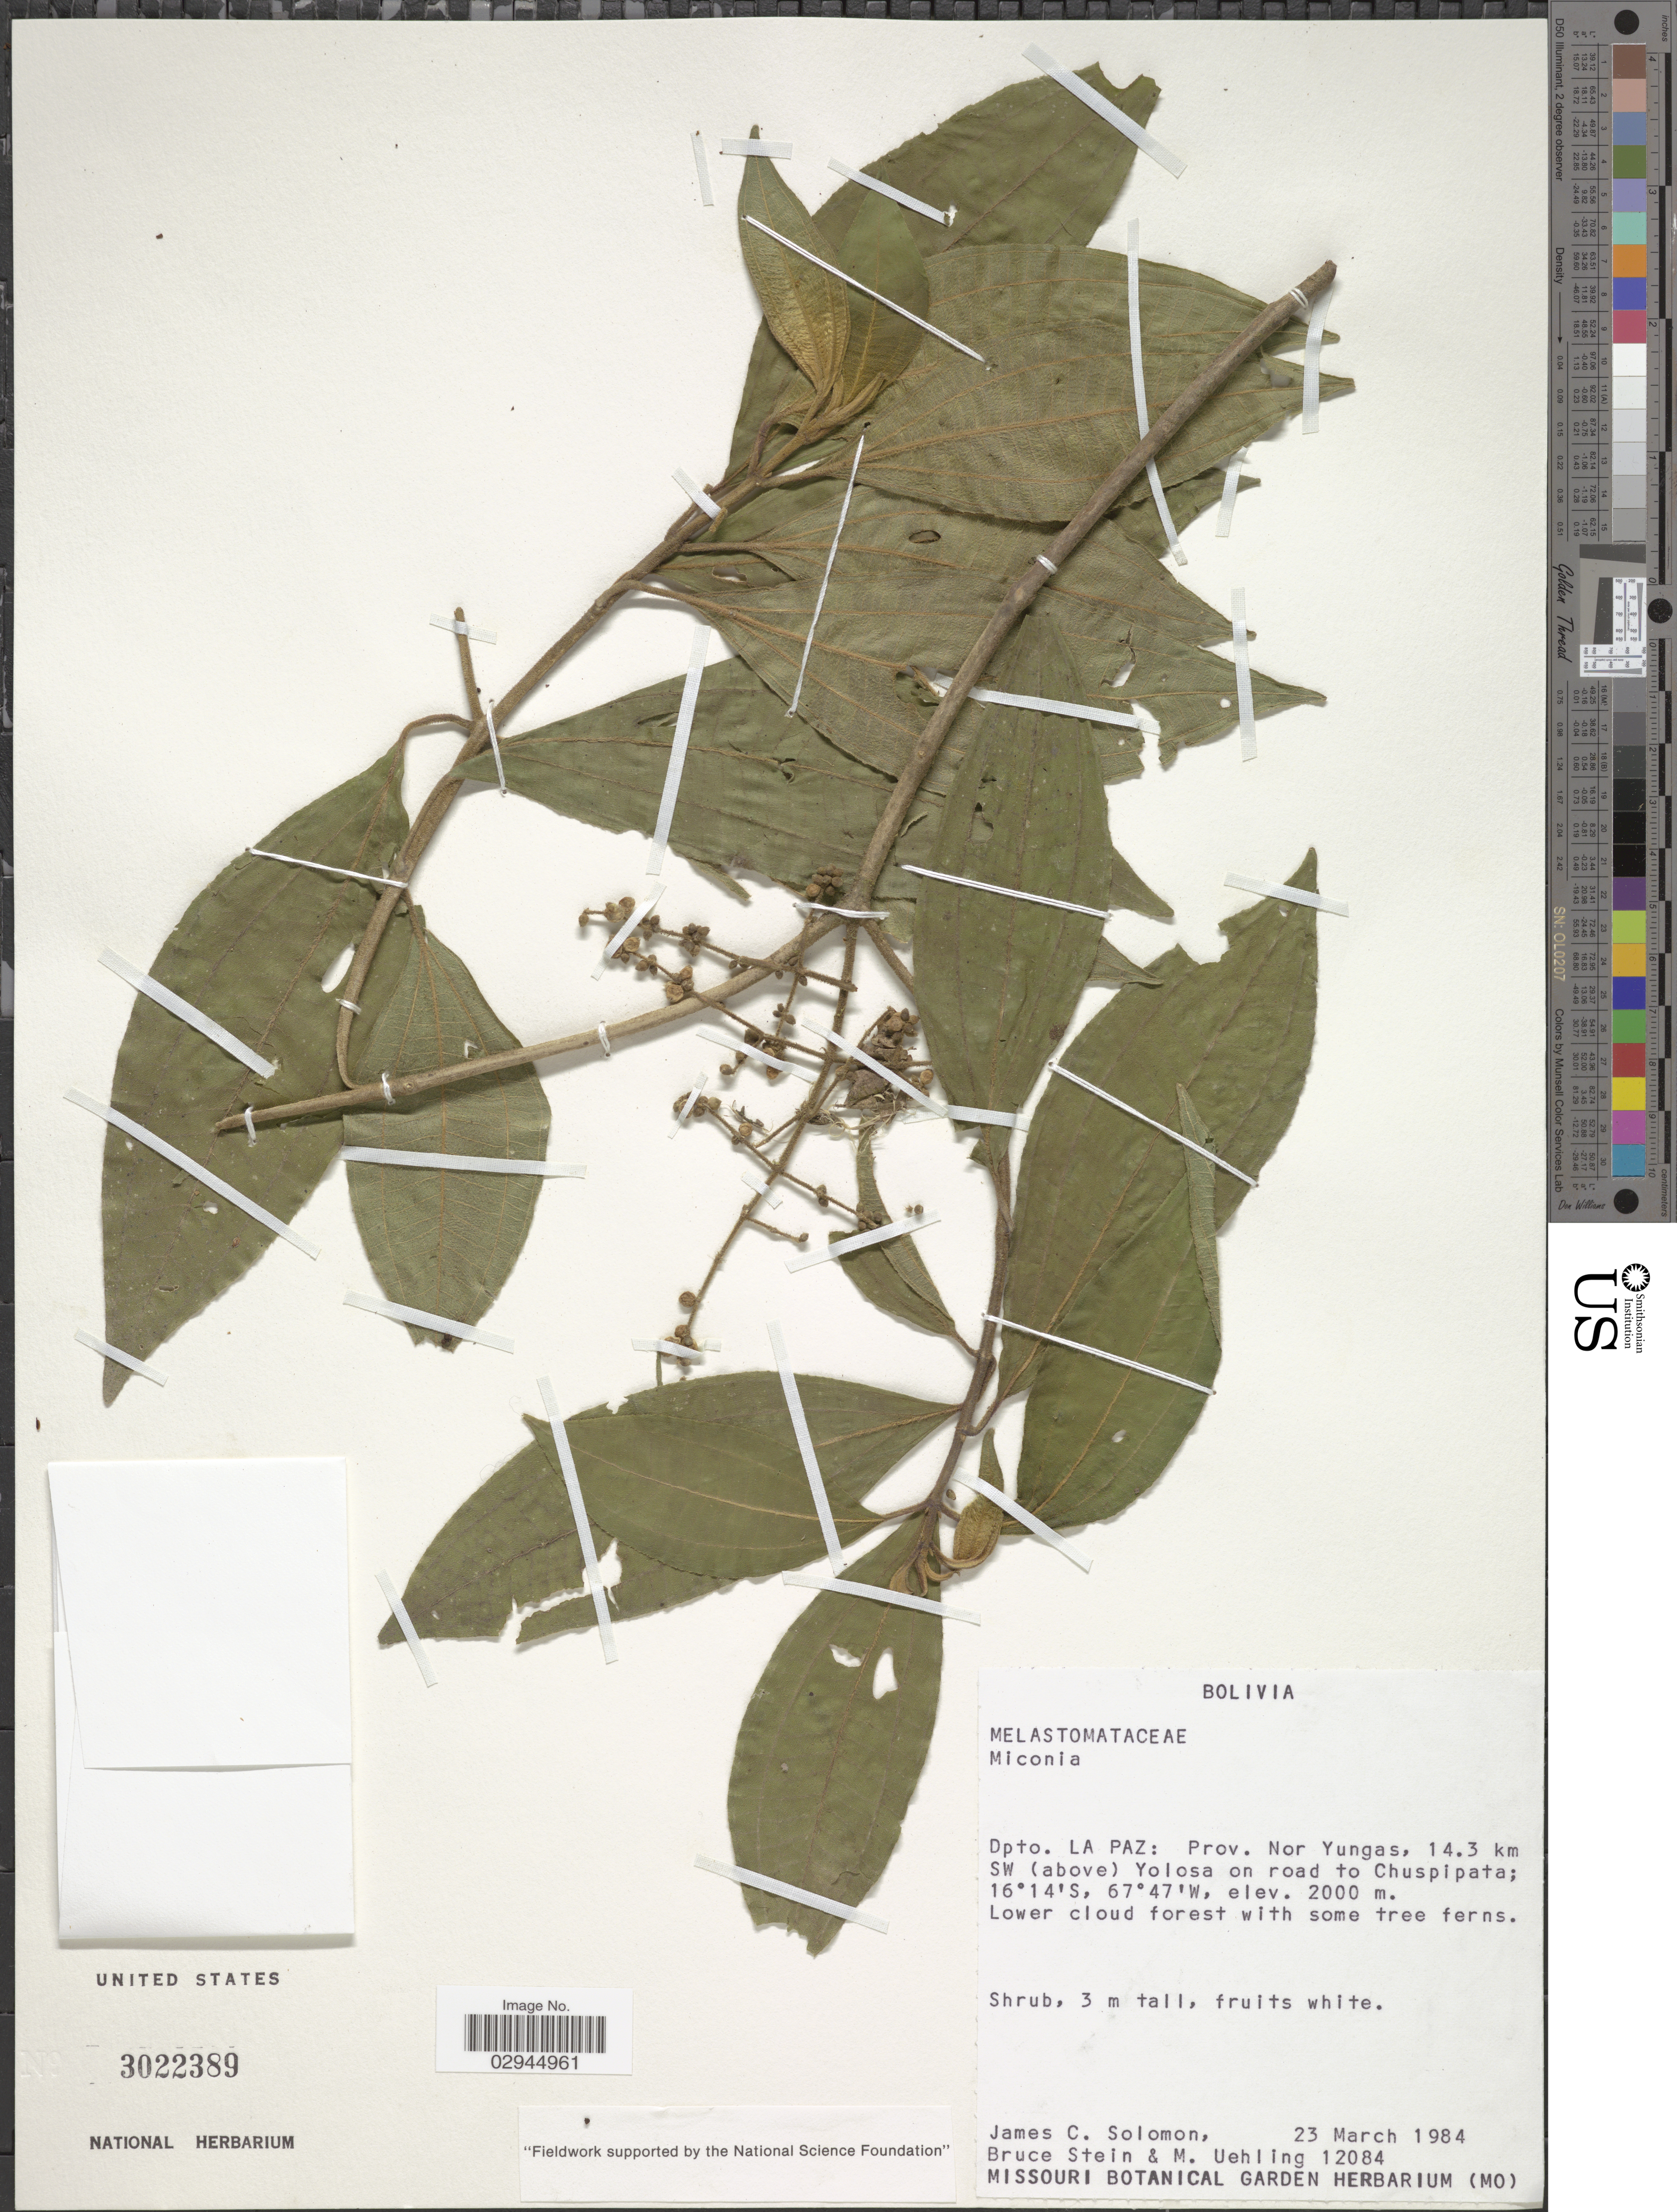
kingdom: Plantae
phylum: Tracheophyta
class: Magnoliopsida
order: Myrtales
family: Melastomataceae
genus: Miconia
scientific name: Miconia sp.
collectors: J. C. Solomon, B. A. Stein & M. Uehling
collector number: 12084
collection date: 1984-03-23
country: Bolivia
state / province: La Paz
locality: Dpto. La Paz: Prov. Nor Yungas, 14.3 km SW (above) Yolosa on road to Chuspipata.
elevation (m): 2000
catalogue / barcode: US 3022389